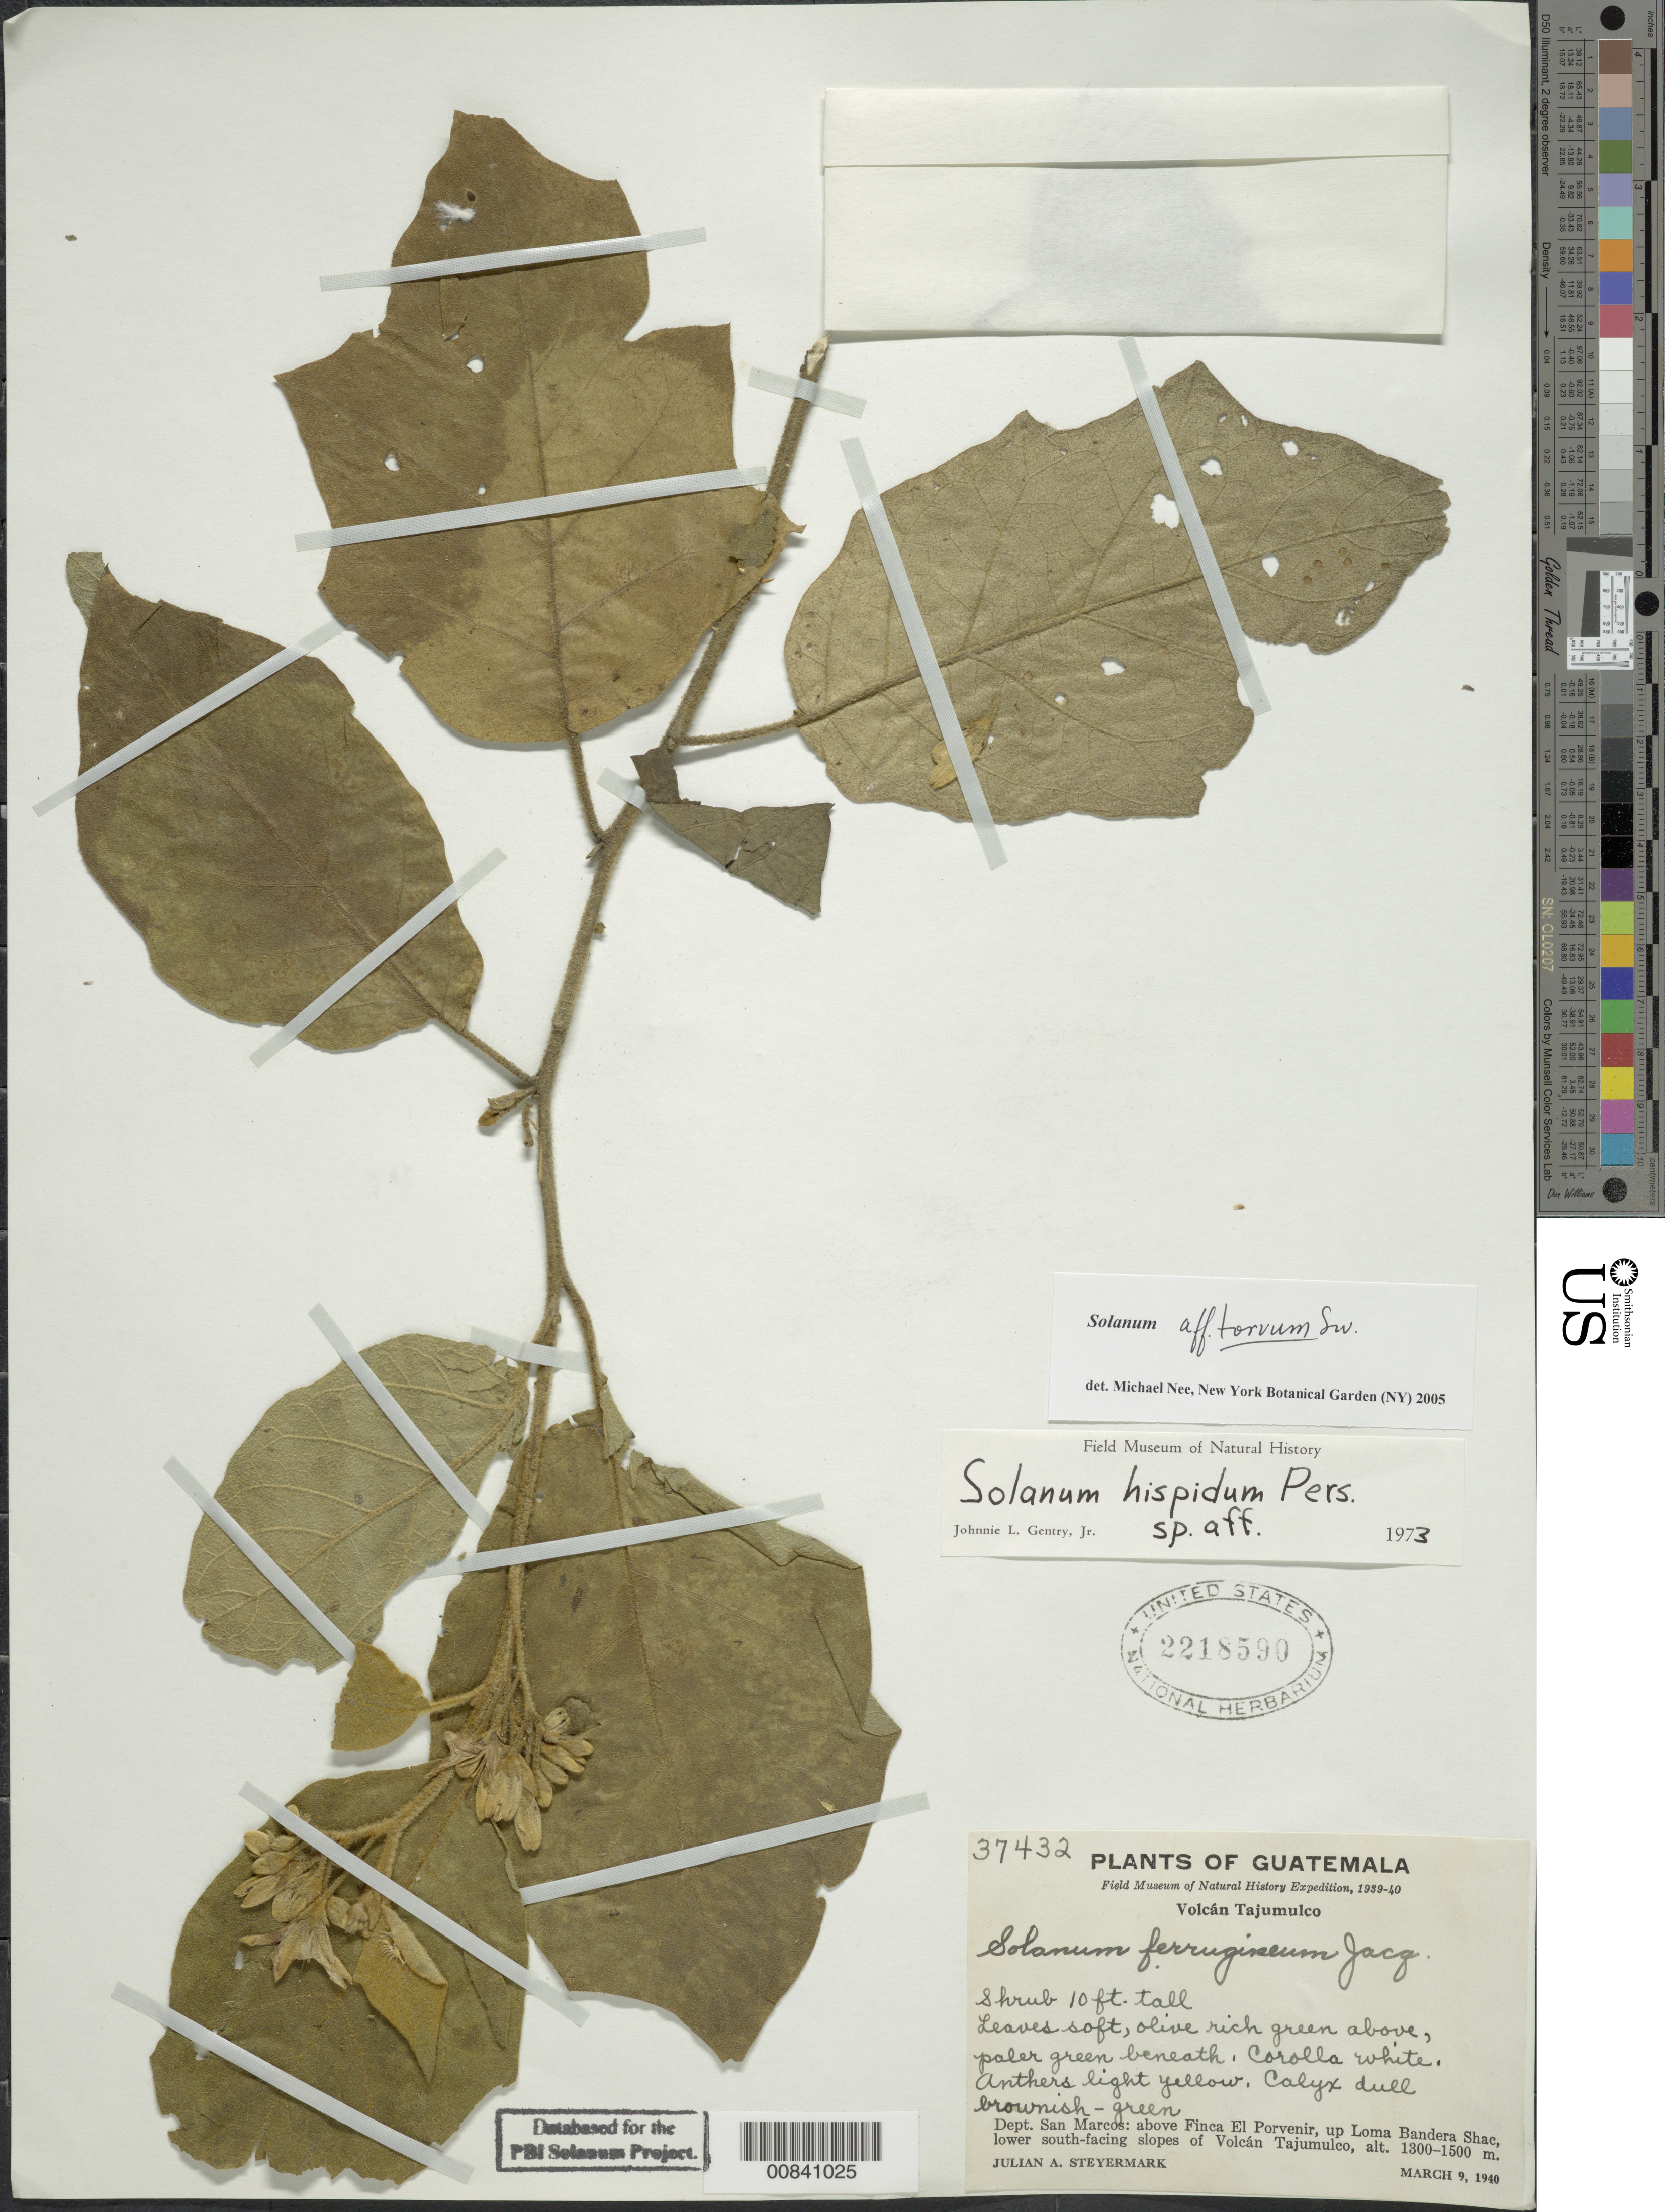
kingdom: Plantae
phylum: Tracheophyta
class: Magnoliopsida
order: Solanales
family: Solanaceae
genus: Solanum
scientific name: Solanum torvum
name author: Sw.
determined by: Nee, Michael H.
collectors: J. Steyermark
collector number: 37432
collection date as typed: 9 Mar 1940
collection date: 1940-03-09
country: Guatemala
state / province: San Marcos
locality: Volcán Tajumulco. Above Finca El Porvenir, up Loma Bandera Shac, lower south-facing slopes of Volcán Tajumulco.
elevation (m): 1300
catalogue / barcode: US 2218590